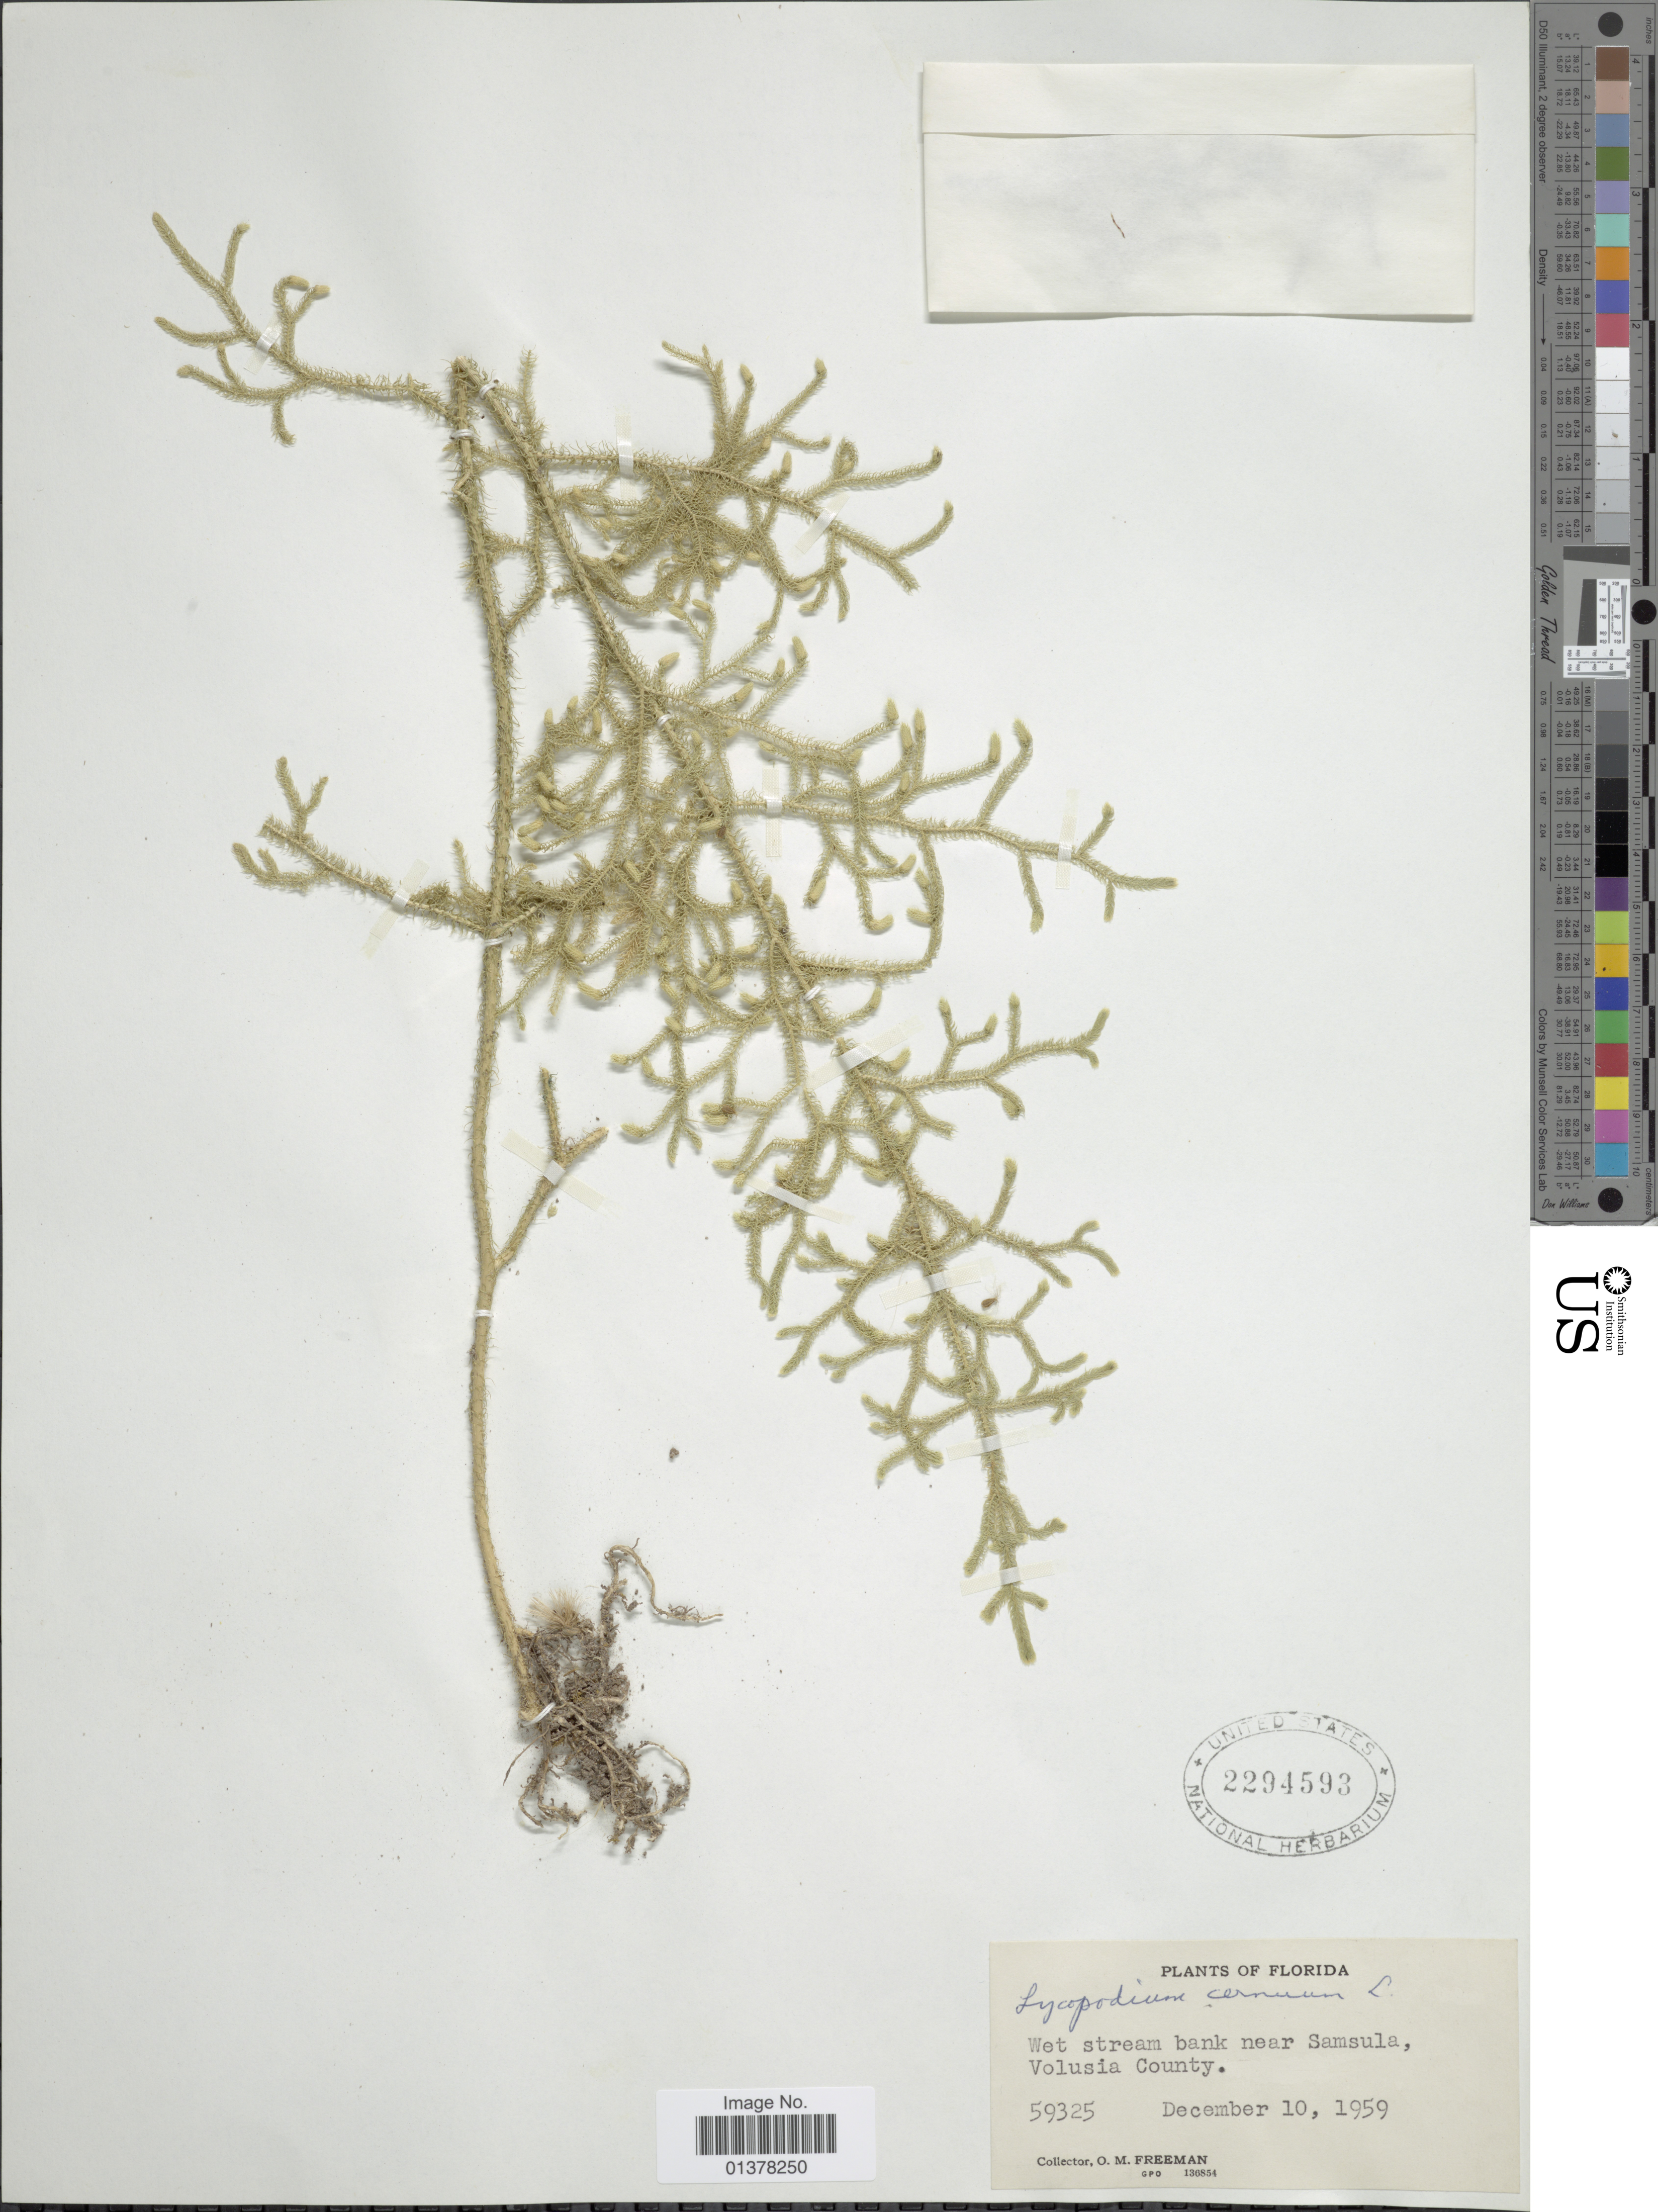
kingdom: Plantae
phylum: Tracheophyta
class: Lycopodiopsida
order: Lycopodiales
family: Lycopodiaceae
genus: Palhinhaea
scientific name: Palhinhaea cernua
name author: (L.) Vasc. & Franco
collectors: O. Freeman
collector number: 59325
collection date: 1959-12-10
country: United States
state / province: Florida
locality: Wet stream bank near Samsula, Volusia County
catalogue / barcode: US 2294593